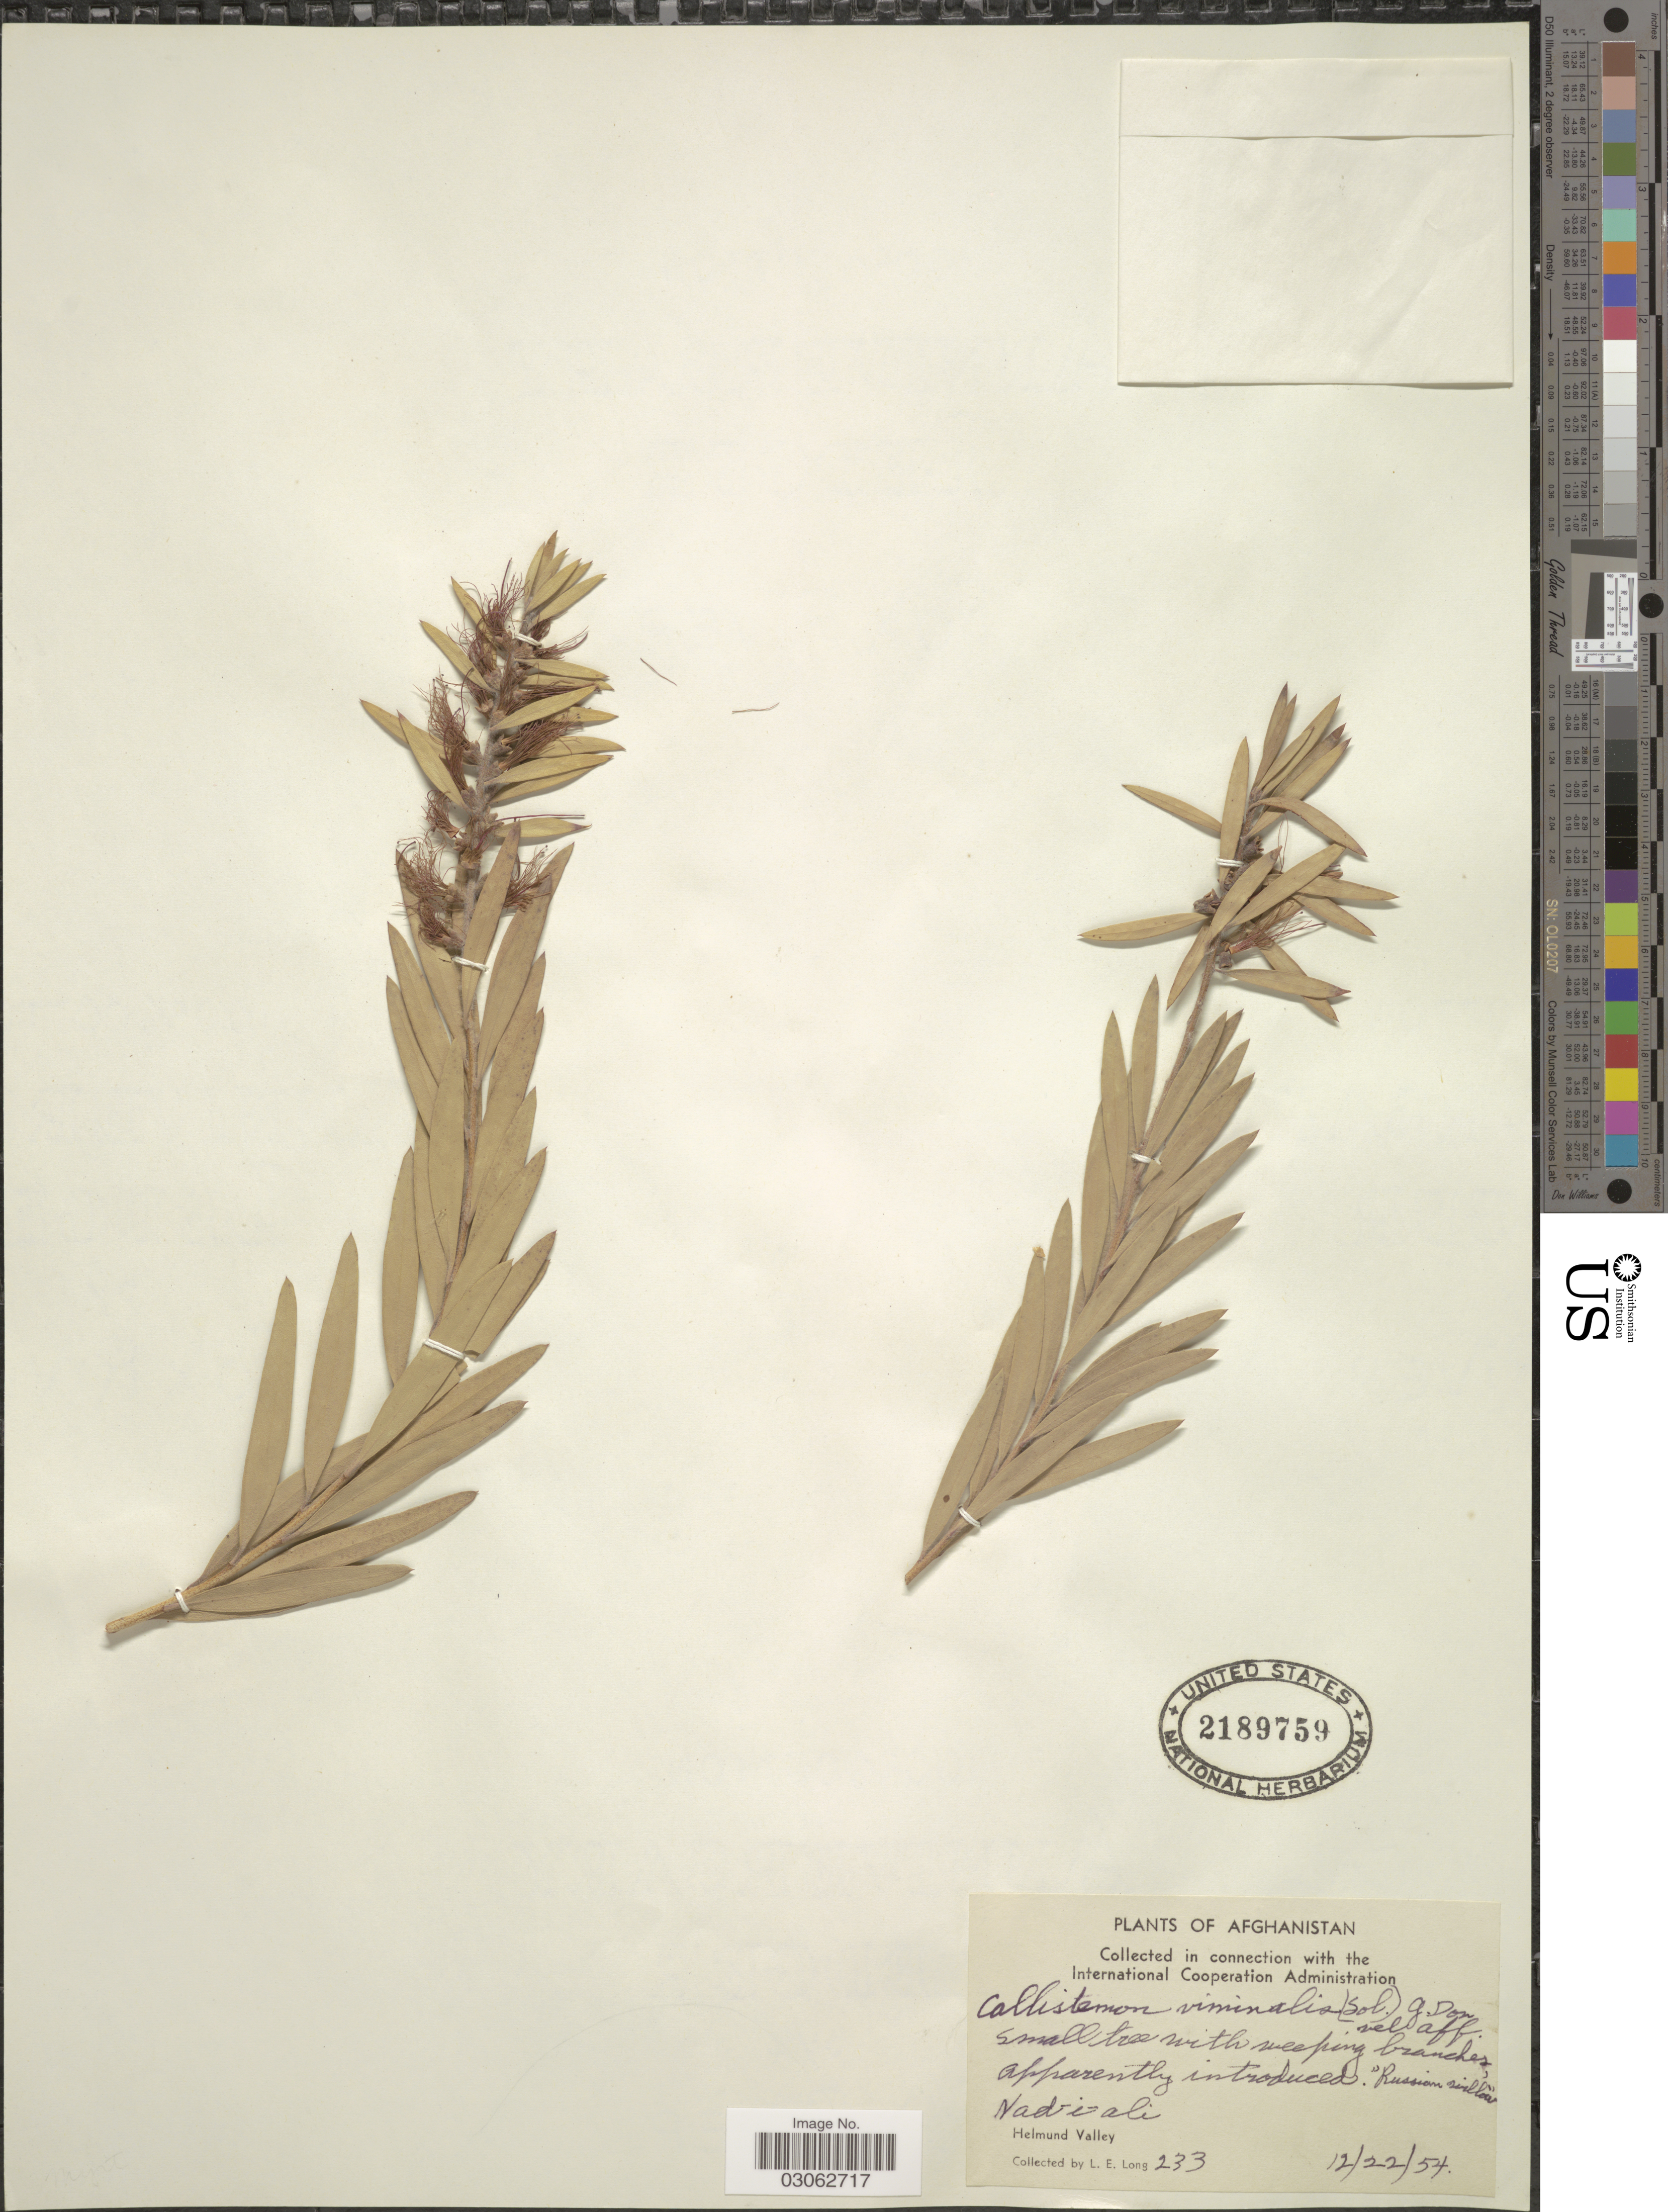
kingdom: Plantae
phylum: Tracheophyta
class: Magnoliopsida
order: Myrtales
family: Myrtaceae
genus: Callistemon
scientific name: Callistemon viminalis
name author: (Sol. ex Gaertn.) G. Don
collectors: L. E. Long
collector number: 233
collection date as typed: Transcribed d/m/y: 22/12/54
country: Afghanistan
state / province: Helmand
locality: Nad-i-ali. Helmund Valley.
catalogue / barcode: US 2189759